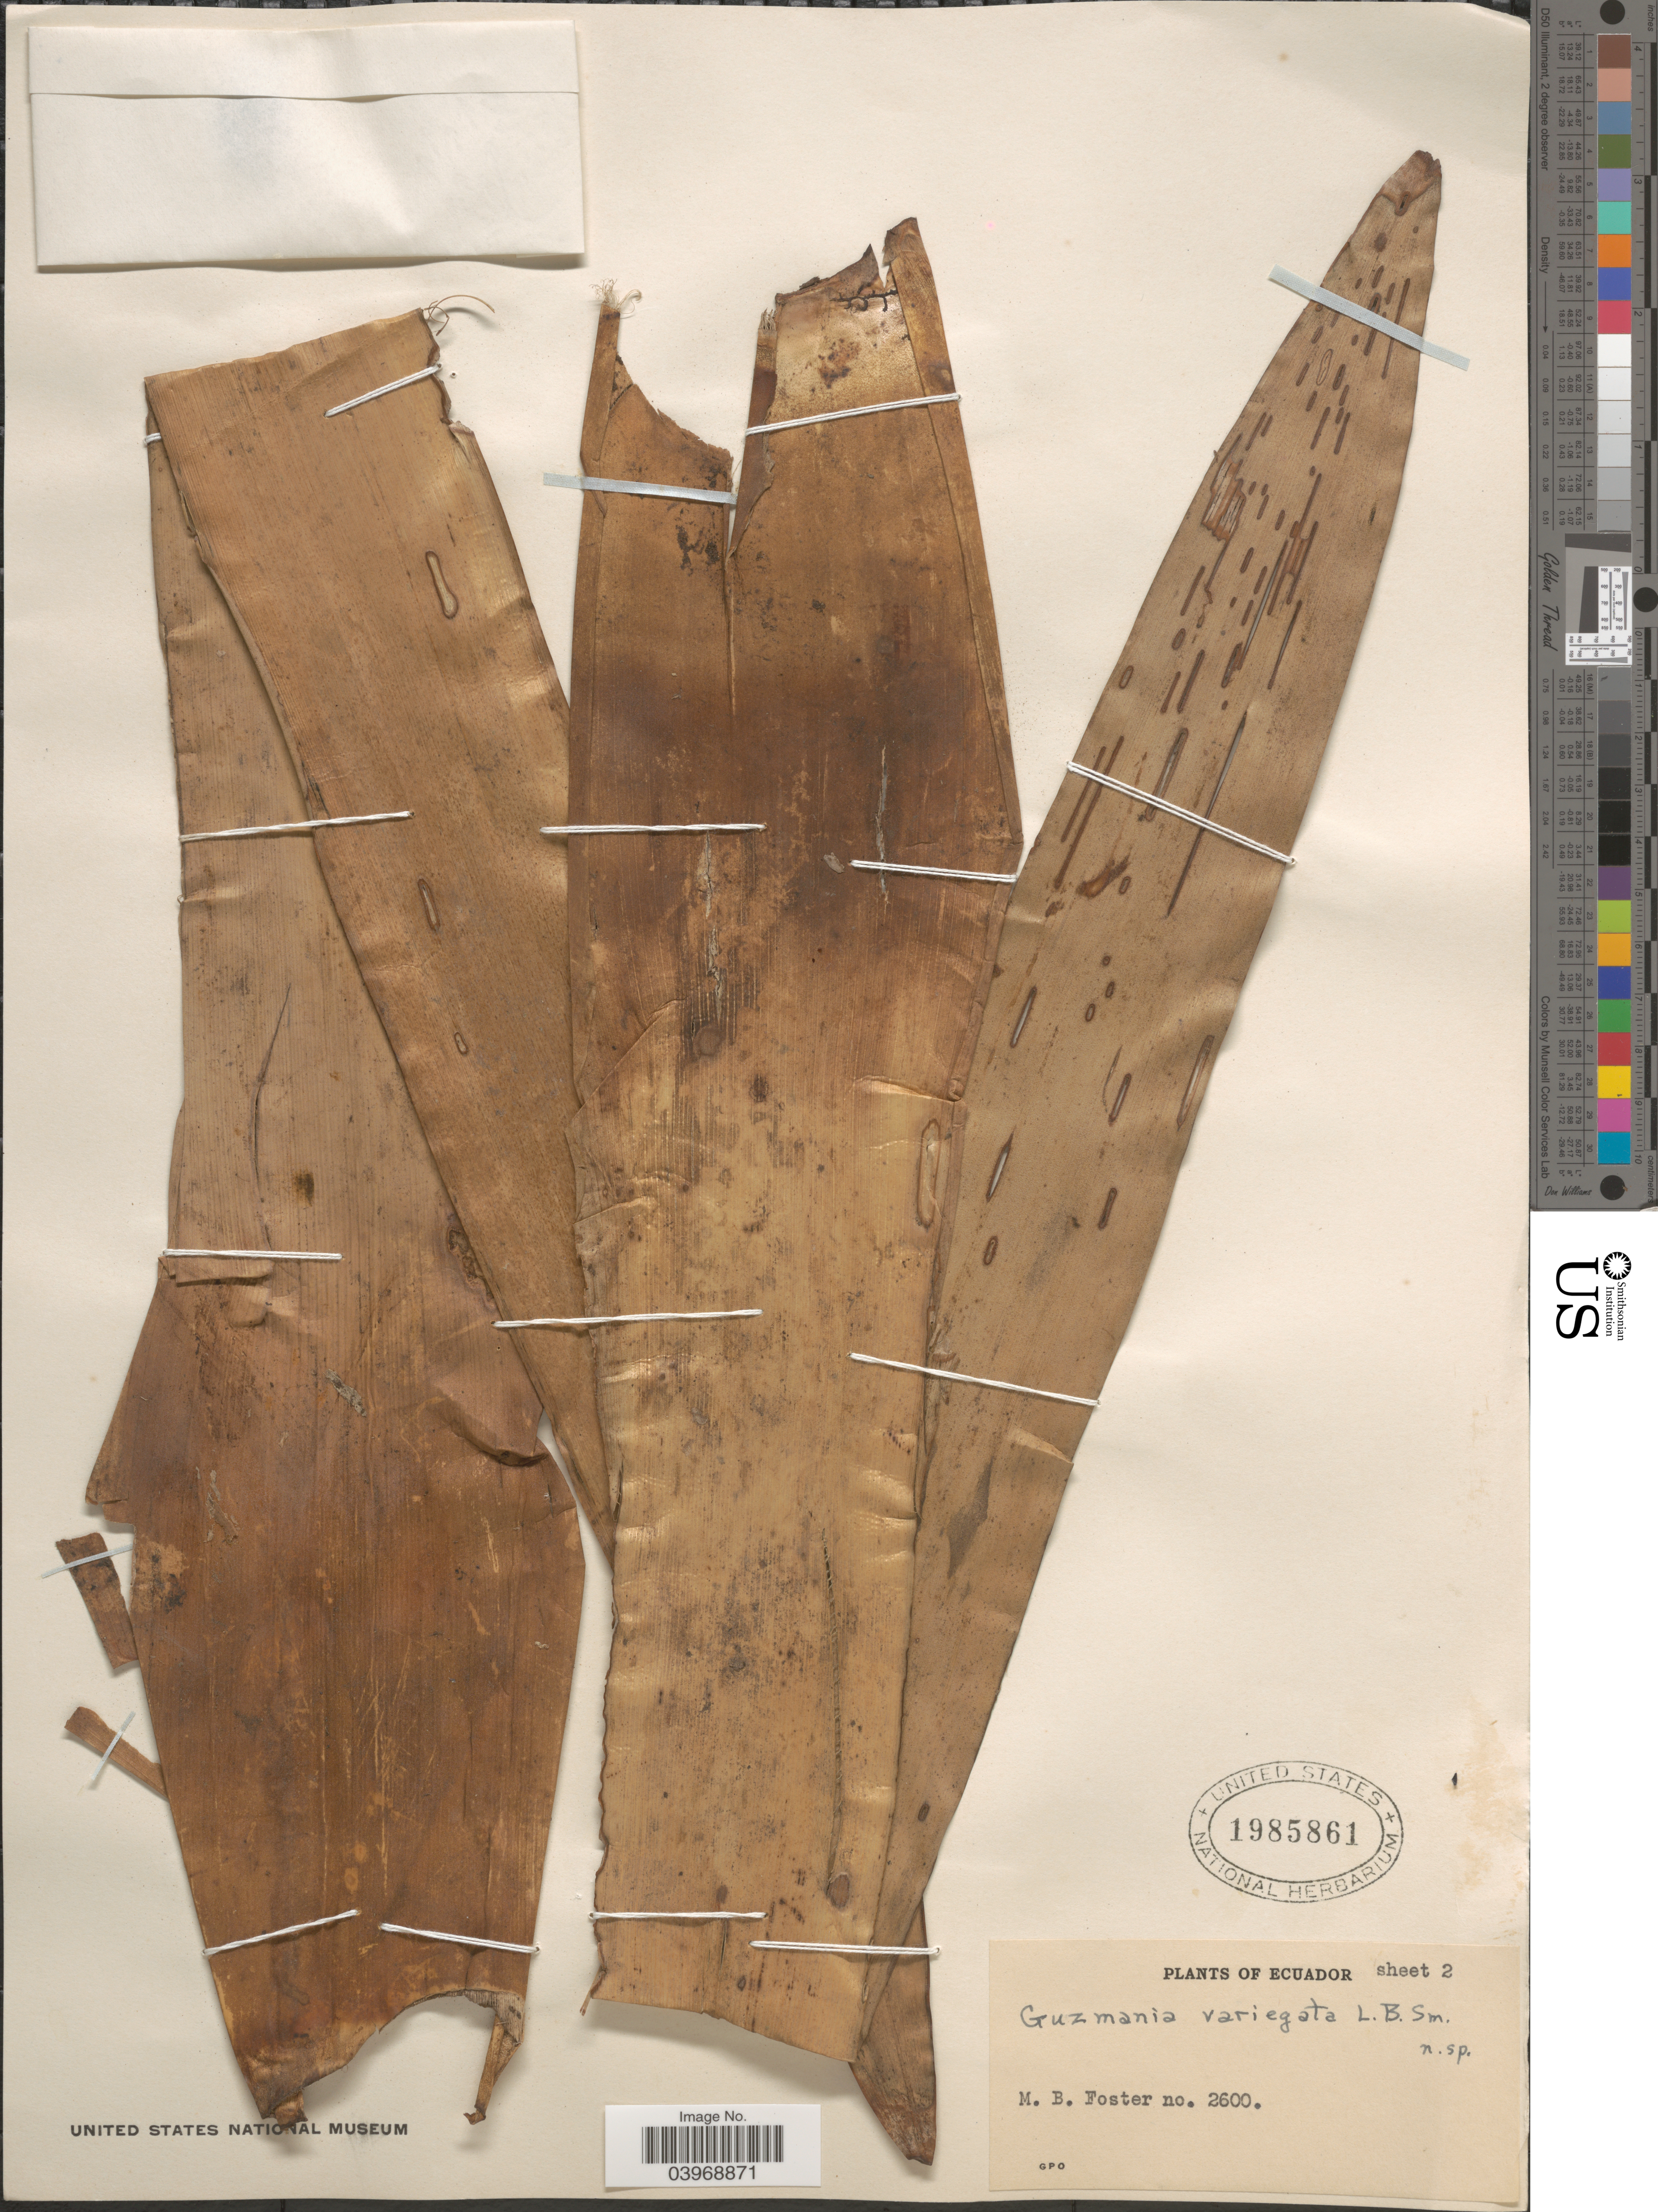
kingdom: Plantae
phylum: Tracheophyta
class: Liliopsida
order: Poales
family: Bromeliaceae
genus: Guzmania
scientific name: Guzmania variegata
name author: L.B. Sm.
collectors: M. B. Foster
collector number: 2600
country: Ecuador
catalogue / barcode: US 1985861